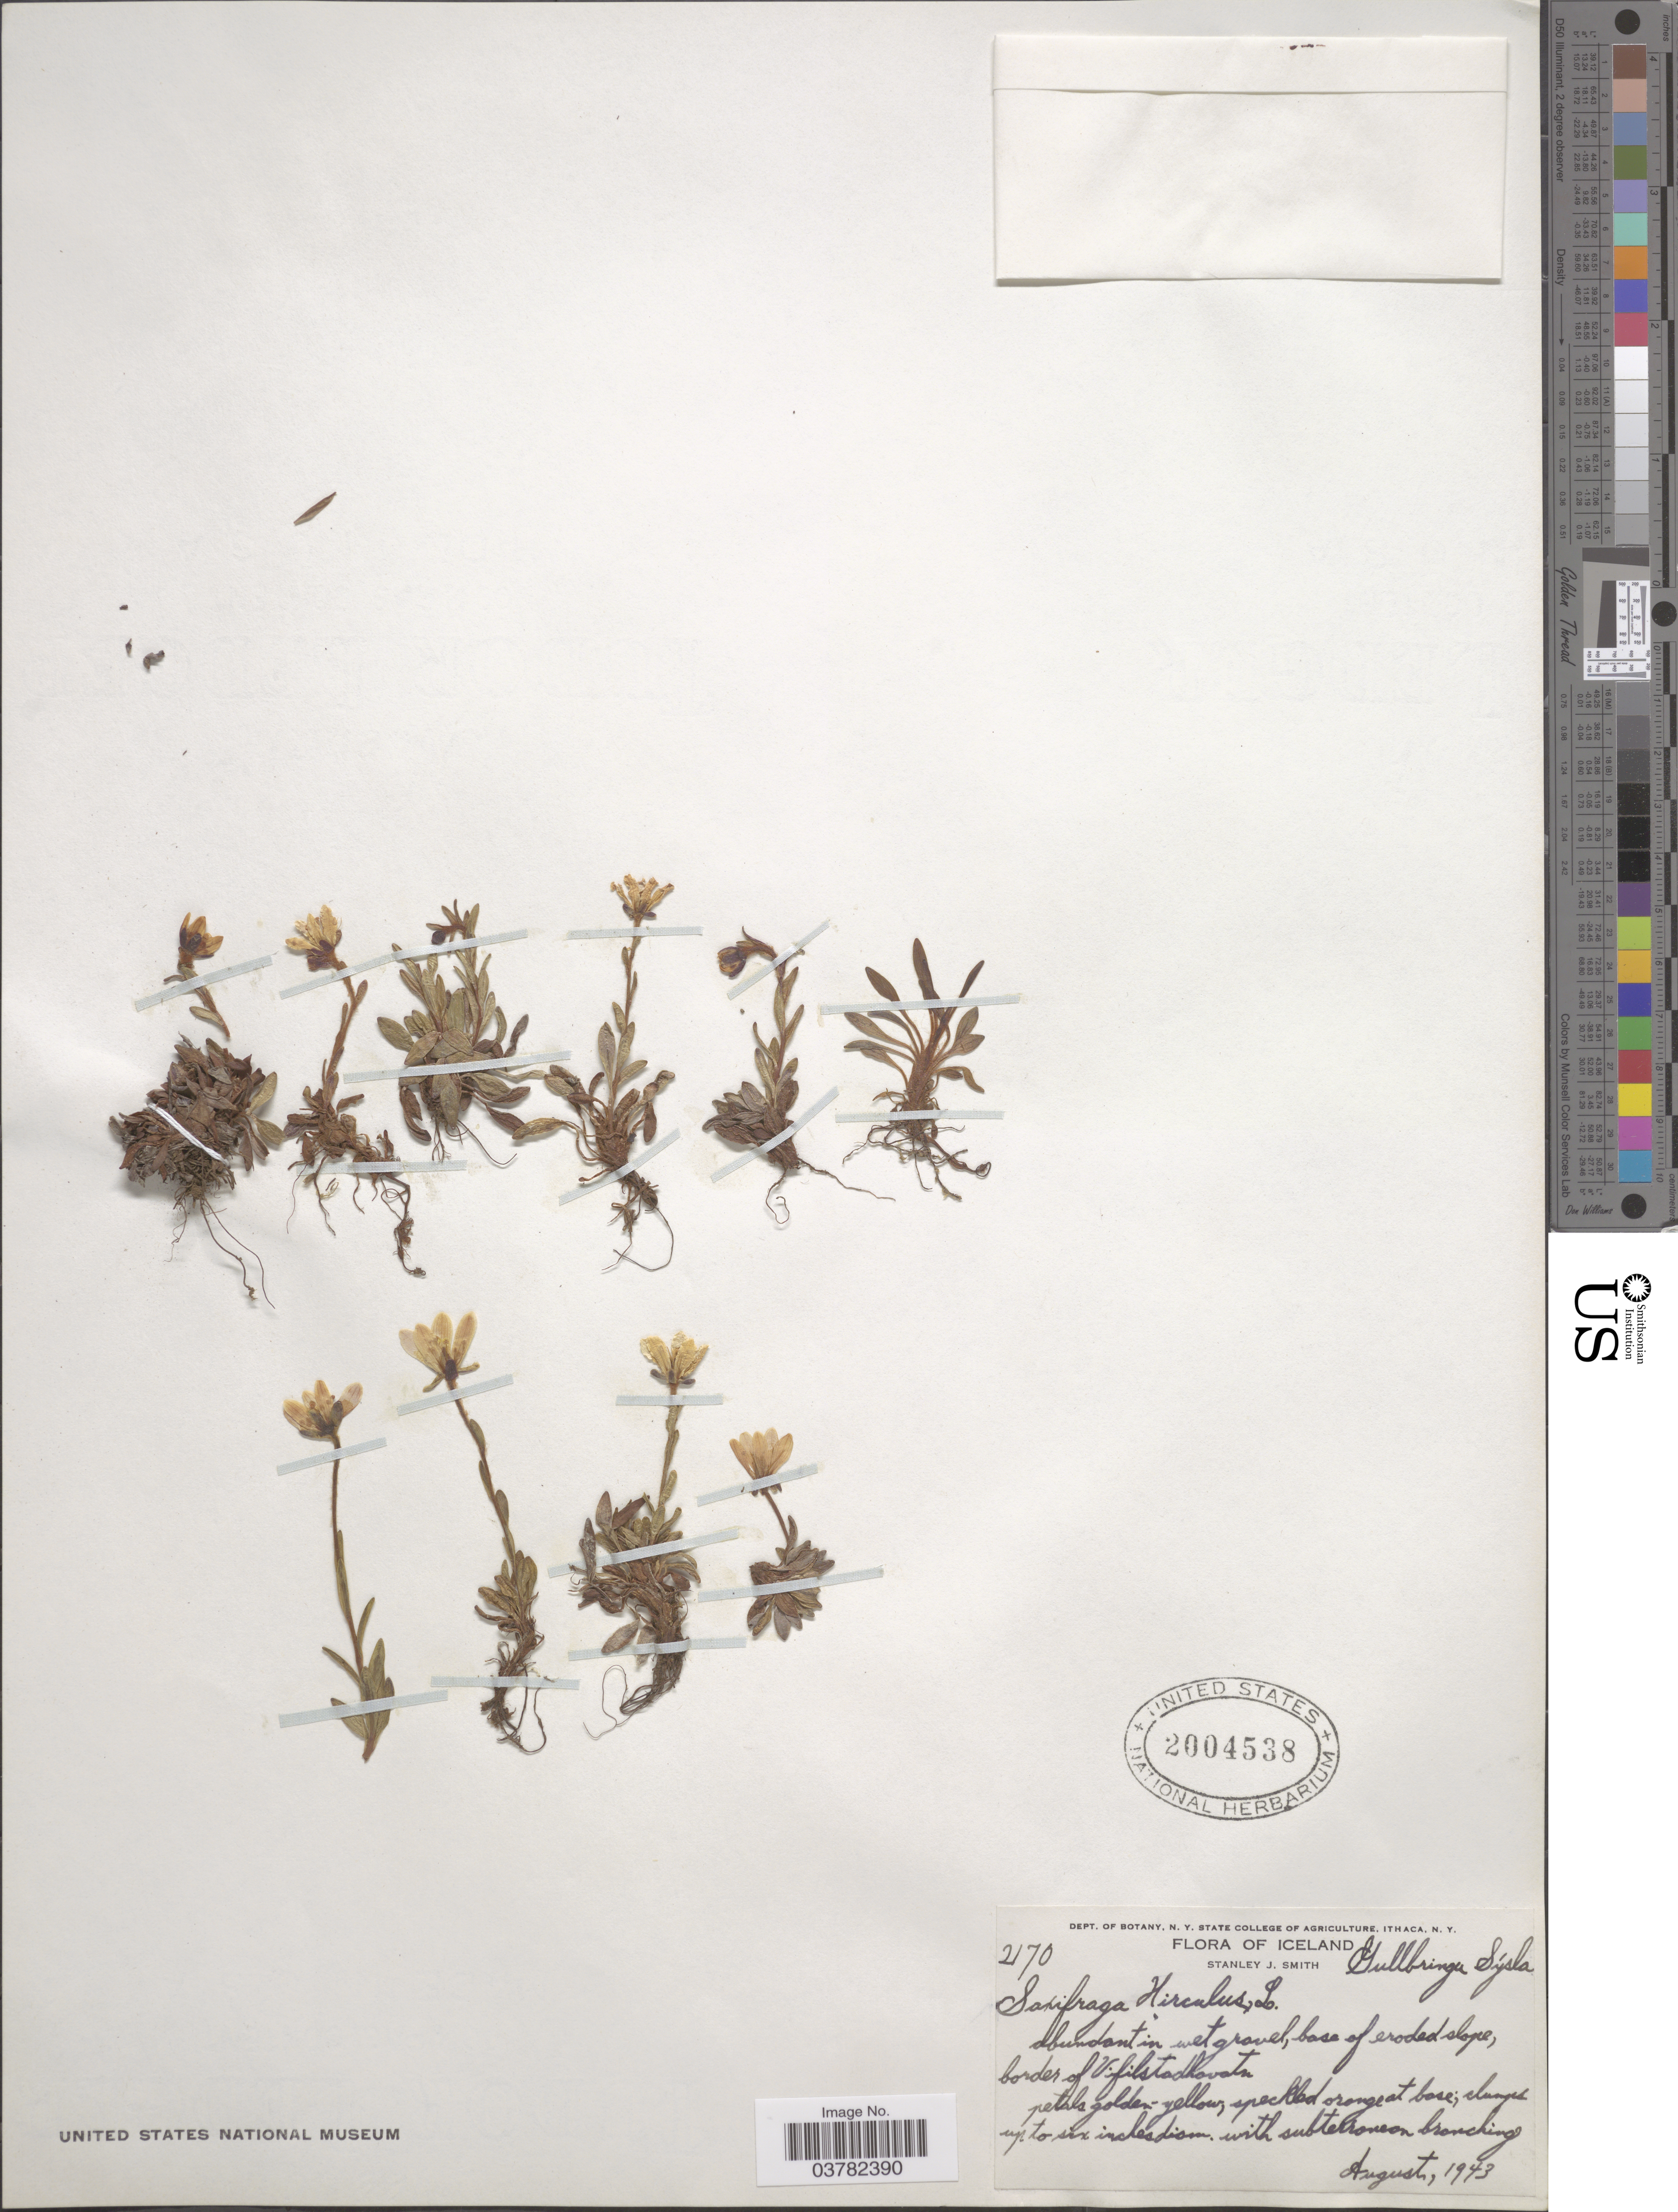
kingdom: Plantae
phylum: Tracheophyta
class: Magnoliopsida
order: Saxifragales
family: Saxifragaceae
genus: Saxifraga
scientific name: Saxifraga hirculus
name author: L.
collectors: S. Smith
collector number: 2170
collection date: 1943-08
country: Iceland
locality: Gullbringa Sýsla. Abundant in wet gravel, base of eroded slope border of Vifilstadhovatn.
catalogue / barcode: US 2004538